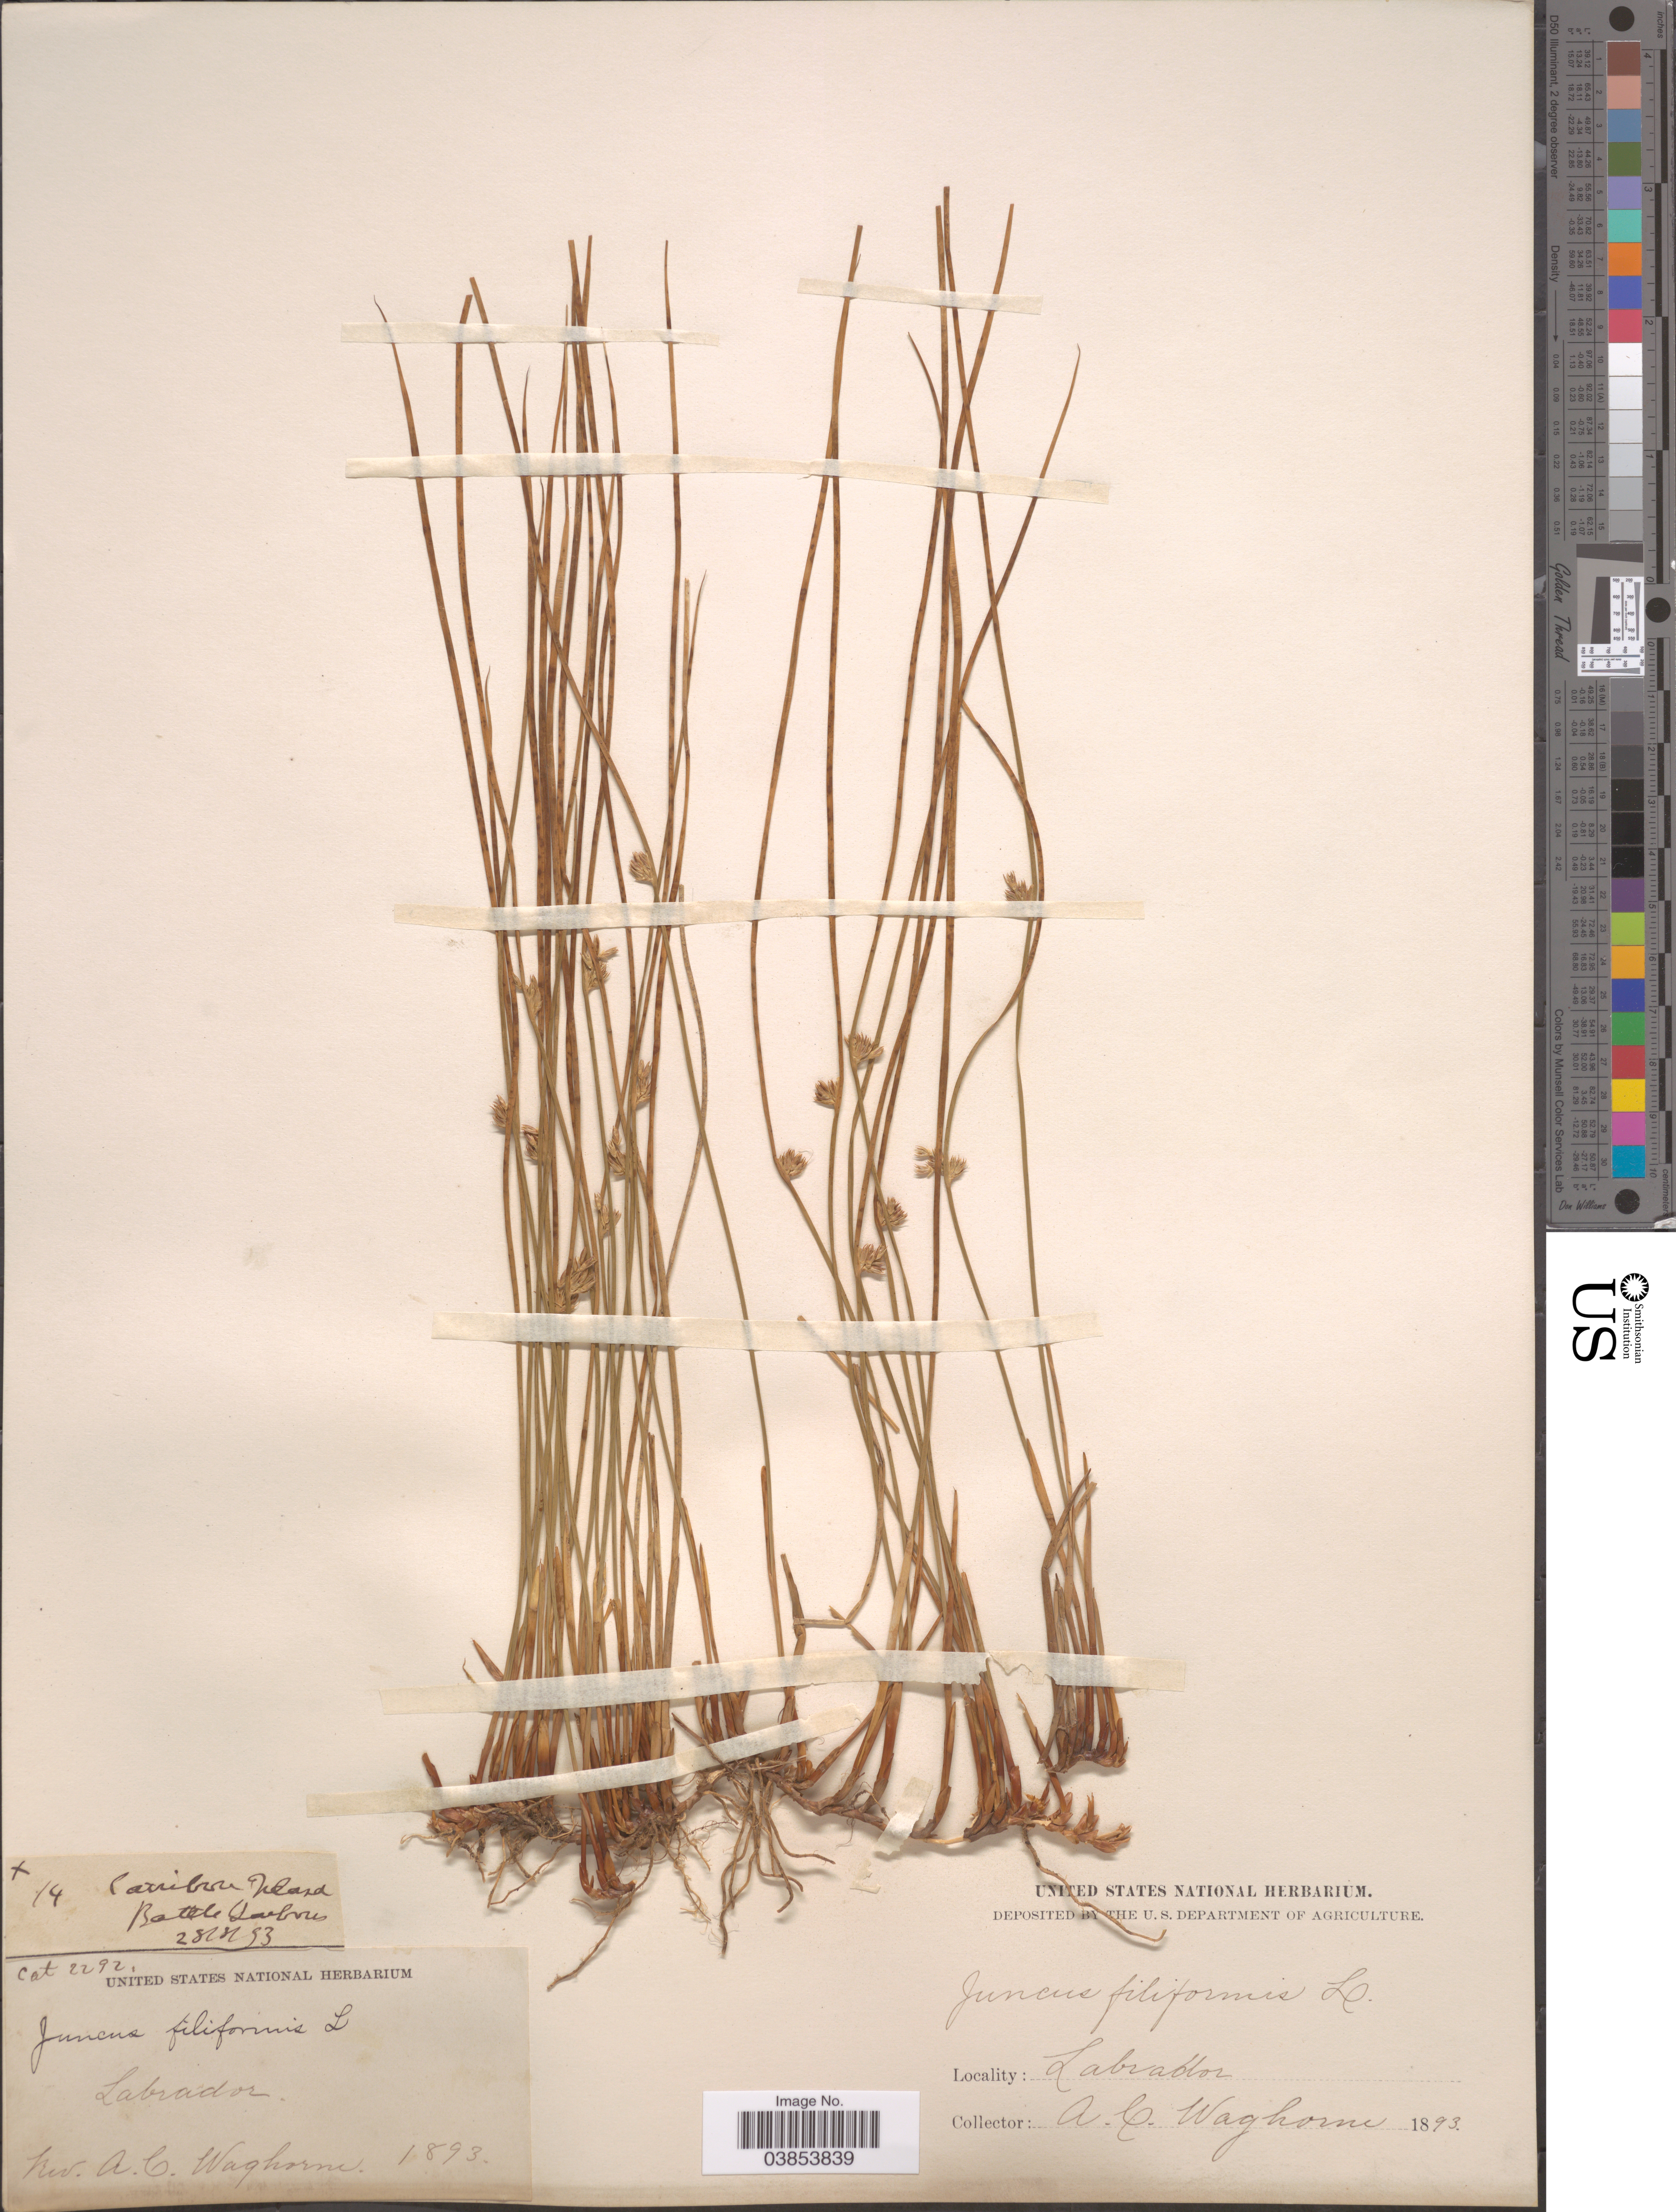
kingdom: Plantae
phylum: Tracheophyta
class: Liliopsida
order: Poales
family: Juncaceae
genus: Juncus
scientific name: Juncus filiformis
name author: L.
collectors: A. Waghorne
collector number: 14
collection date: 1893-03-28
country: Canada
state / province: Newfoundland and Labrador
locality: Catribou Island, Battle Harbour. Labrador.